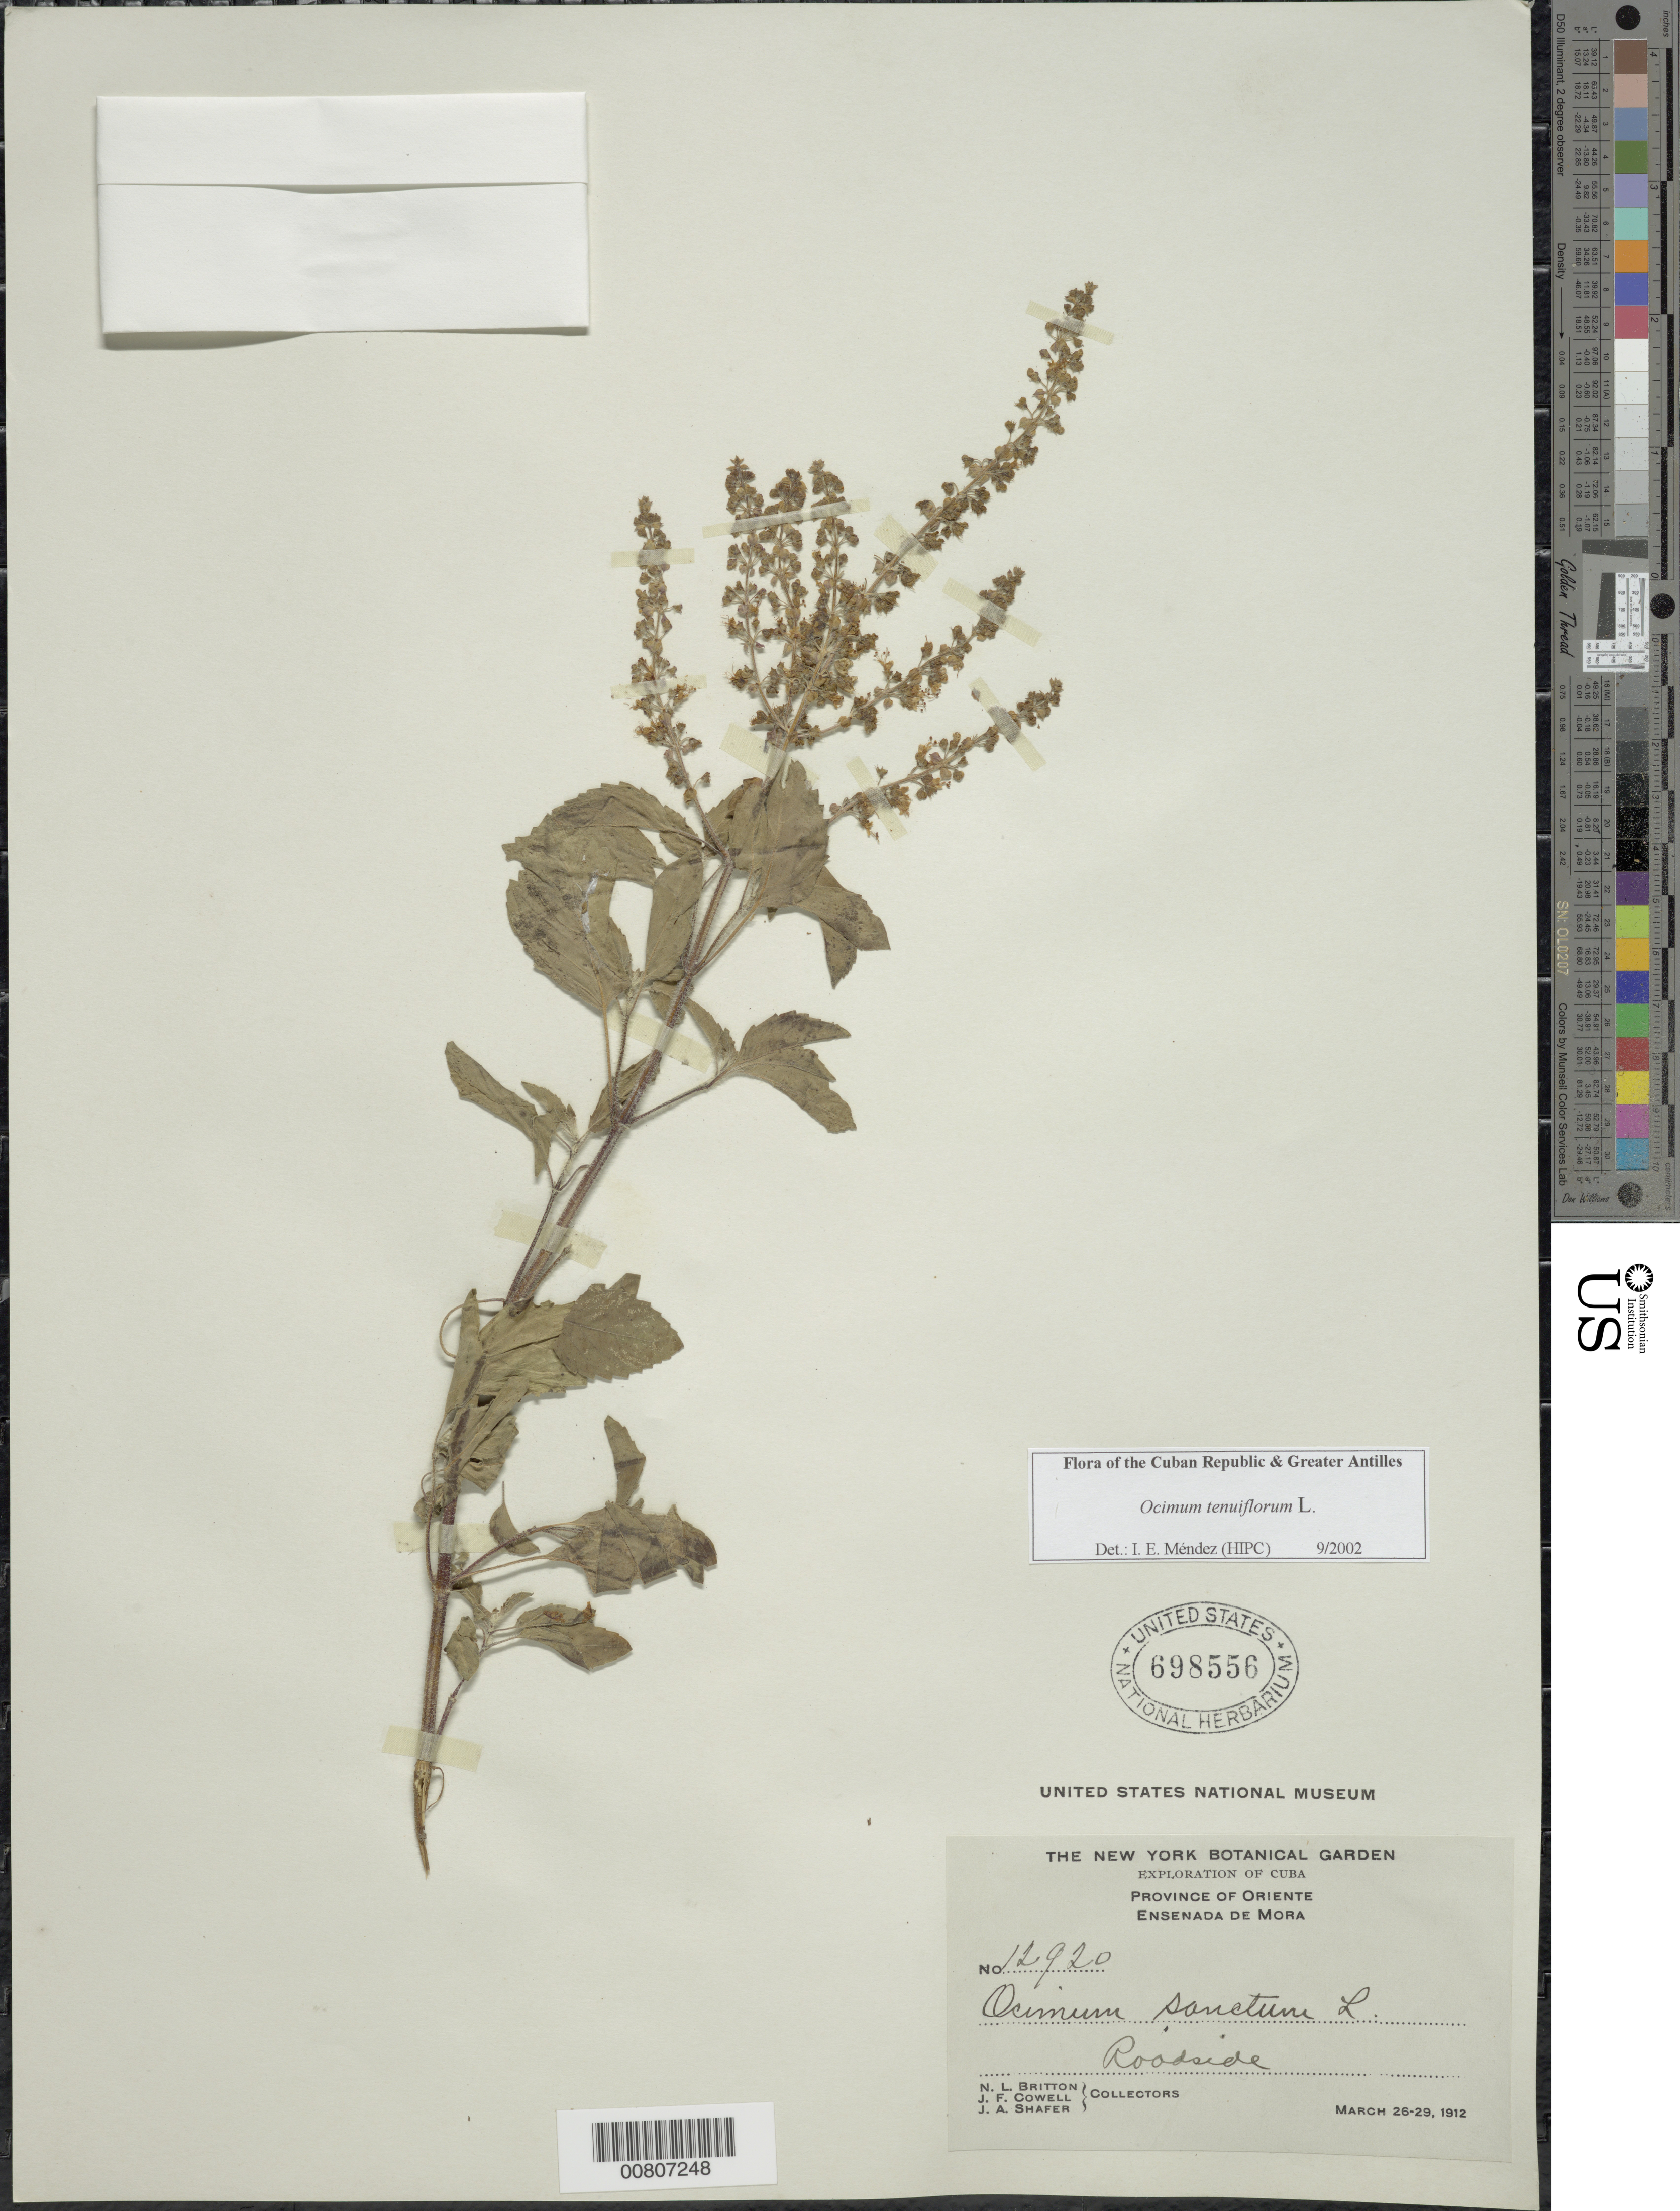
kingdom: Plantae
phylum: Tracheophyta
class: Magnoliopsida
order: Lamiales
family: Lamiaceae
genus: Ocimum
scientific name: Ocimum tenuiflorum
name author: L.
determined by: Méndez, Isidro E., (HIPC)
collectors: N. Britton, J. F. Cowell & J. A. Shafer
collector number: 12920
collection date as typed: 26 Mar 1912 to 29 Mar 1912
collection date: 1912-03-26/1912-03-29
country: Cuba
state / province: Oriente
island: Cuba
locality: Ensenada de Mora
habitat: Roadside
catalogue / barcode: US 698556